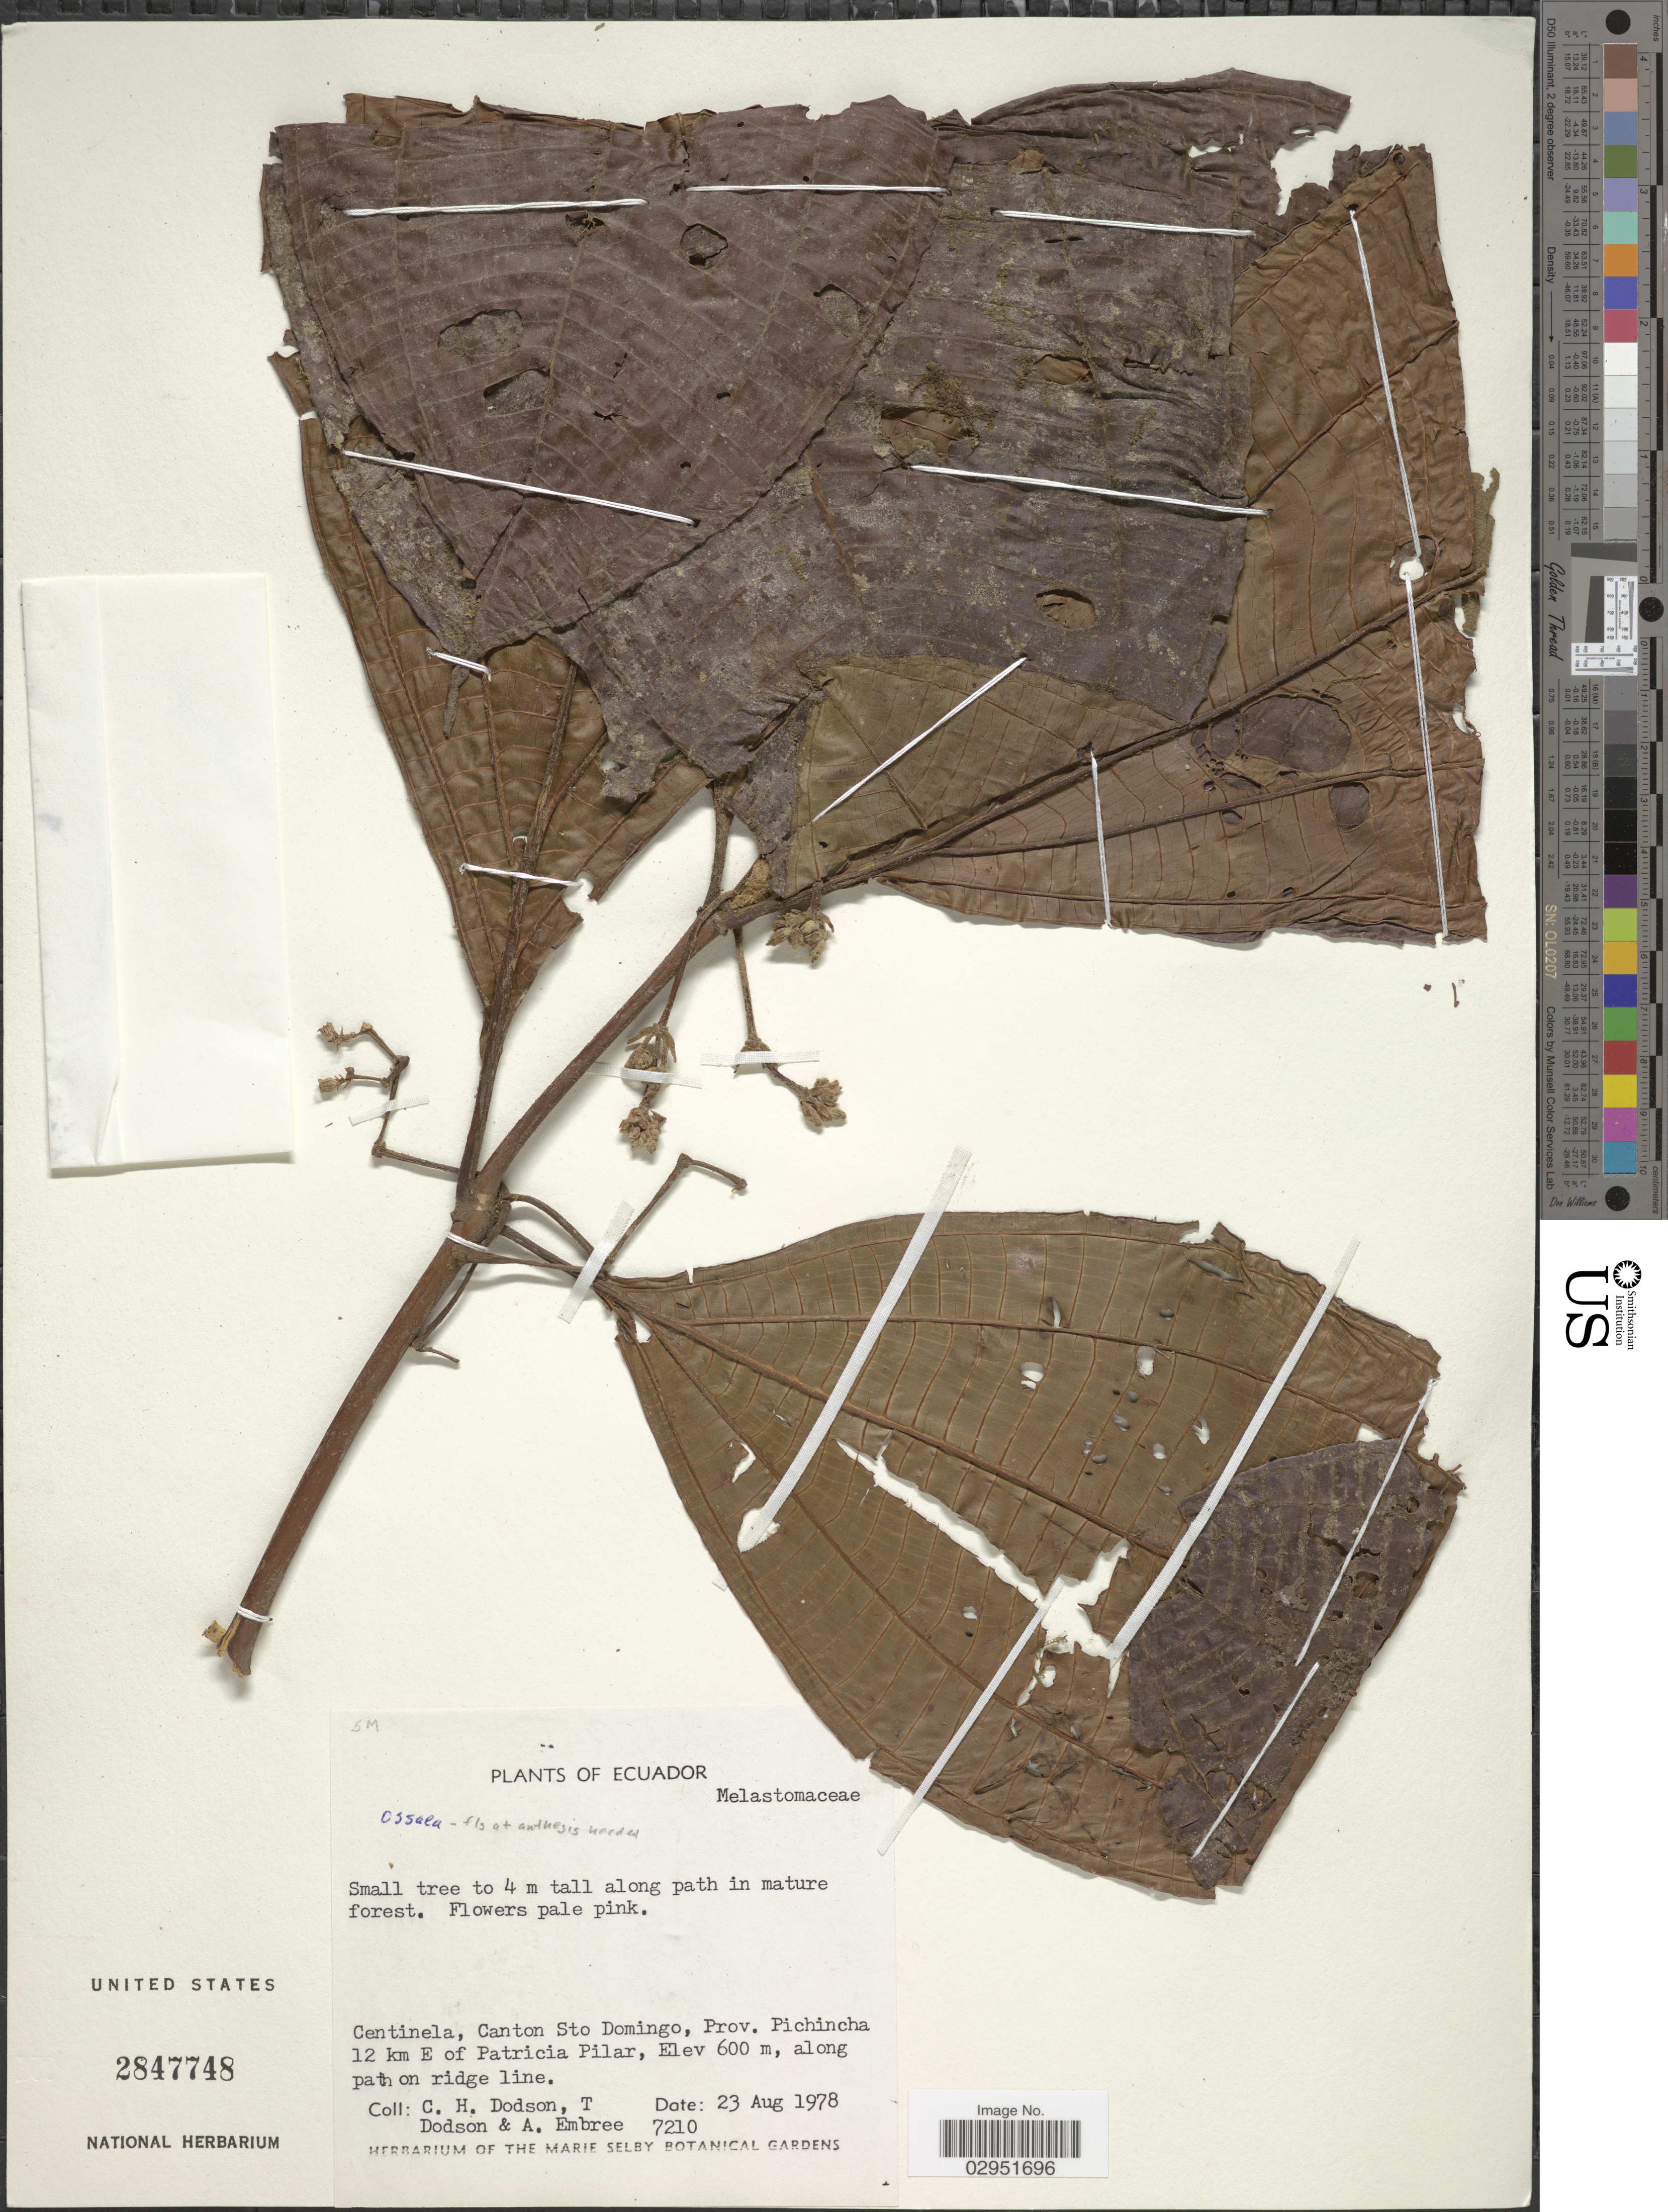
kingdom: Plantae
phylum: Tracheophyta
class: Magnoliopsida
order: Myrtales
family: Melastomataceae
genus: Ossaea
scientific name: Ossaea sp.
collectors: C. H. Dodson, T. Dodson & A. Embree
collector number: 7210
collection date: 1978-08-23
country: Ecuador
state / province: Pichincha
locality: Centinela, Canton Sto Domingo, Prov. Pichincha. 12 km E of Patricia Pilar.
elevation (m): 600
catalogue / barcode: US 2847748